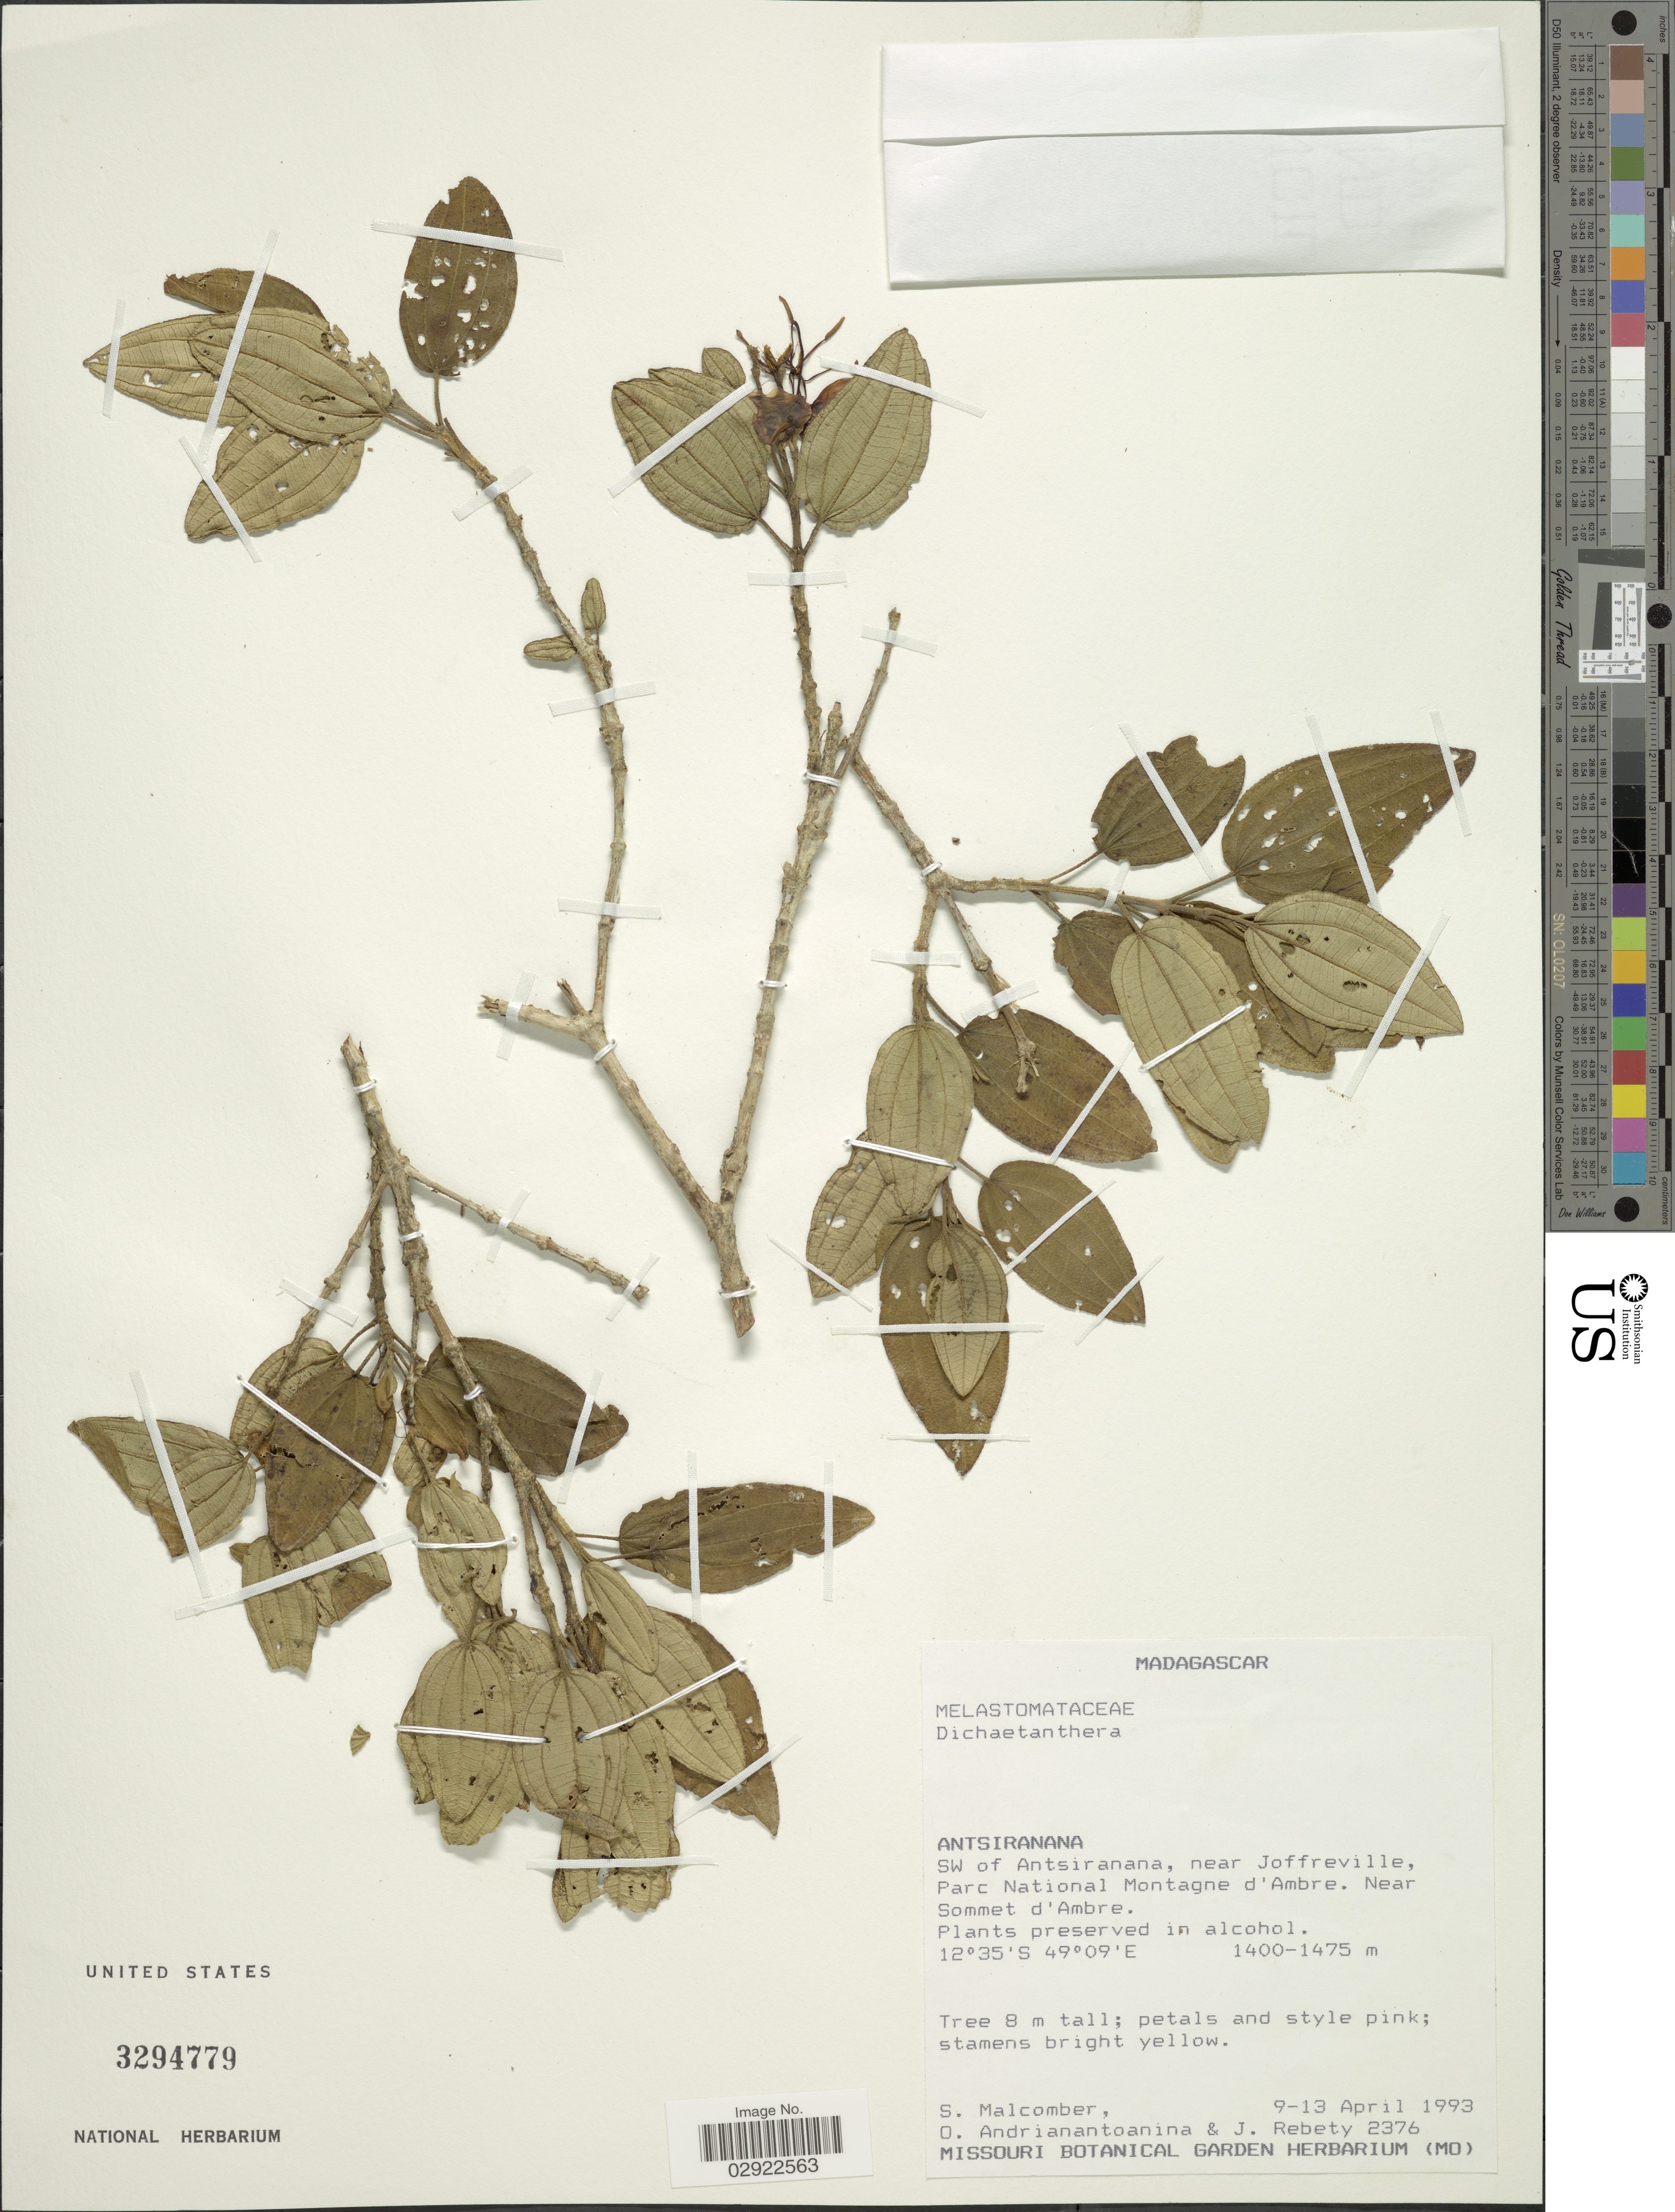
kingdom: Plantae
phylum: Tracheophyta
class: Magnoliopsida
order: Myrtales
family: Melastomataceae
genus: Dichaetanthera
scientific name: Dichaetanthera sp.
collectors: S. T. Malcomber, O. Andrianantoanina & J. Rebety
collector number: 2376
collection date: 1993-04-09/1993-04-13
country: Madagascar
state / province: Diana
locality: SW of Antsiranana, near Joffreville, Parc National Montagne d'Ambre. Near Sommet d'Ambre.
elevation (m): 1400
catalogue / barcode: US 3294779